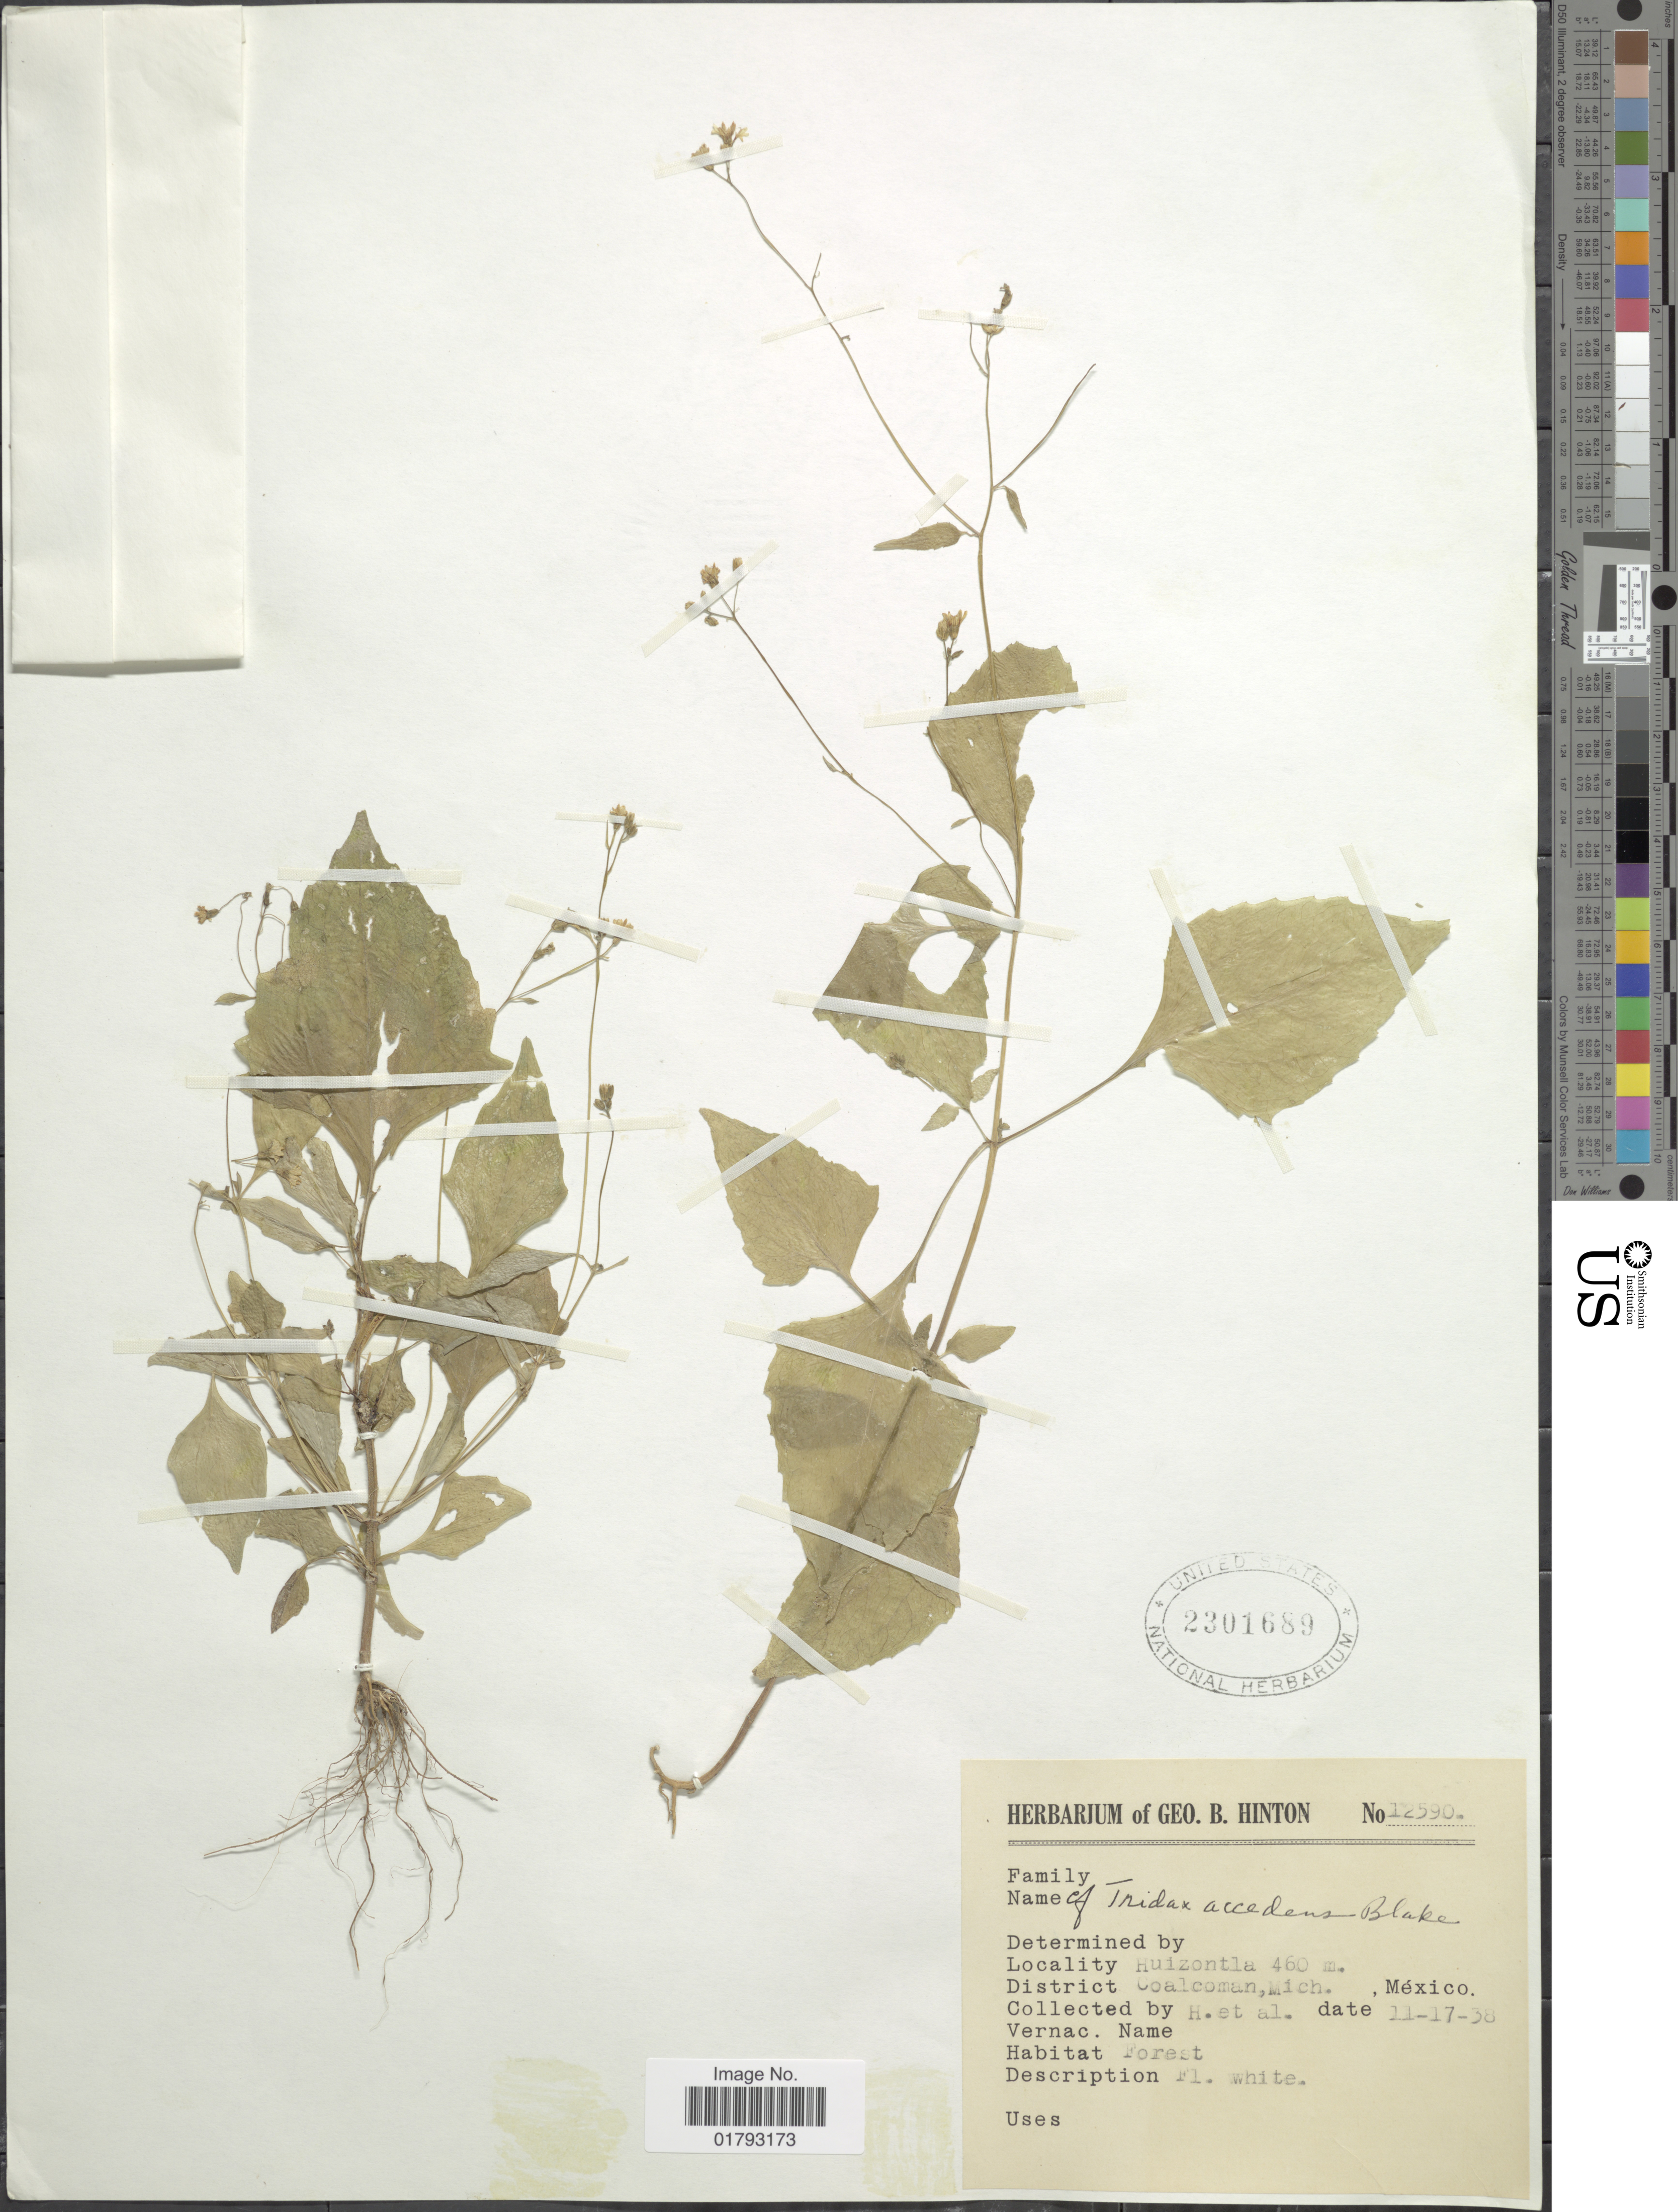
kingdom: Plantae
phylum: Tracheophyta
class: Magnoliopsida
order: Asterales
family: Asteraceae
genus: Tridax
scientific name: Tridax accedens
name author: S.F. Blake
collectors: G. B. Hinton & et al.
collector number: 12590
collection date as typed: Transcribed d/m/y: 17/11/38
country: Mexico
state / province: Michoacán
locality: Huizontla, Coalcoman, Mich. Mexico.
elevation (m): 460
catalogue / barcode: US 2301689